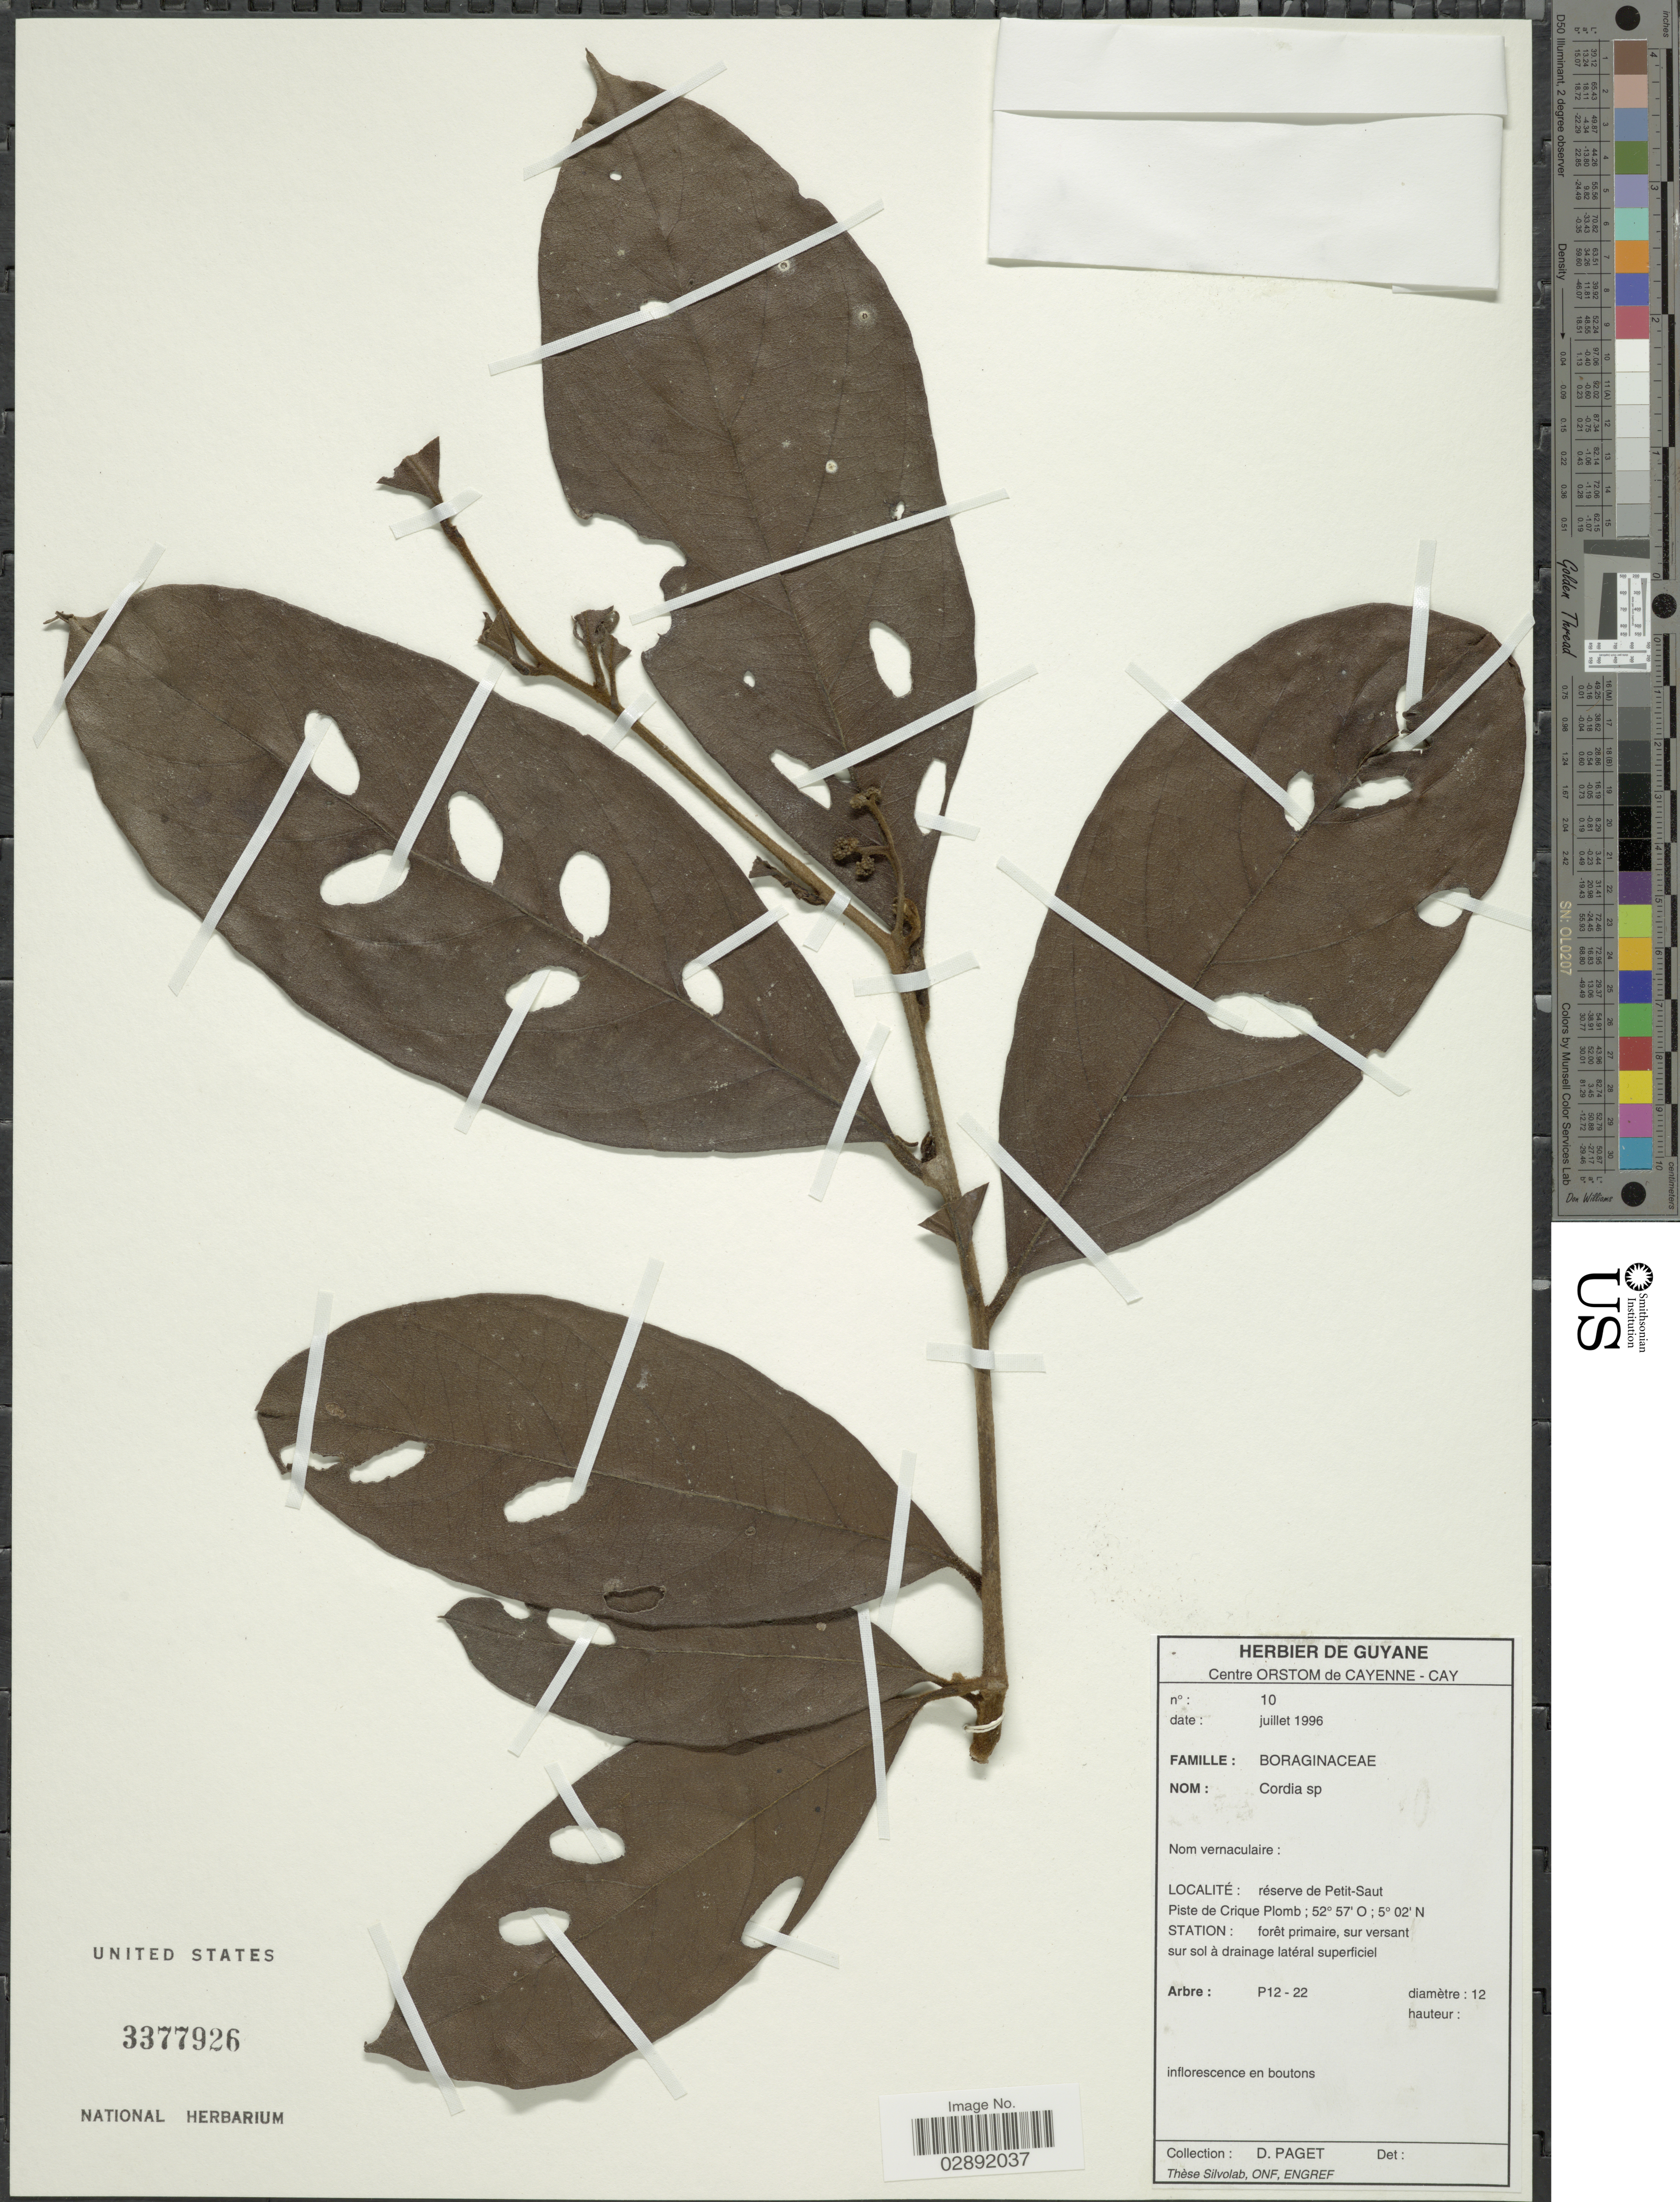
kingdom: Plantae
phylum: Tracheophyta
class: Magnoliopsida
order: Boraginales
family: Cordiaceae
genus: Cordia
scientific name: Cordia sp.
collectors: D. Paget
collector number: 10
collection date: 1996-07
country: Guyana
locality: Réserve de Petit-Saut, Piste de Crique Plomb.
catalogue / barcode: US 3377926